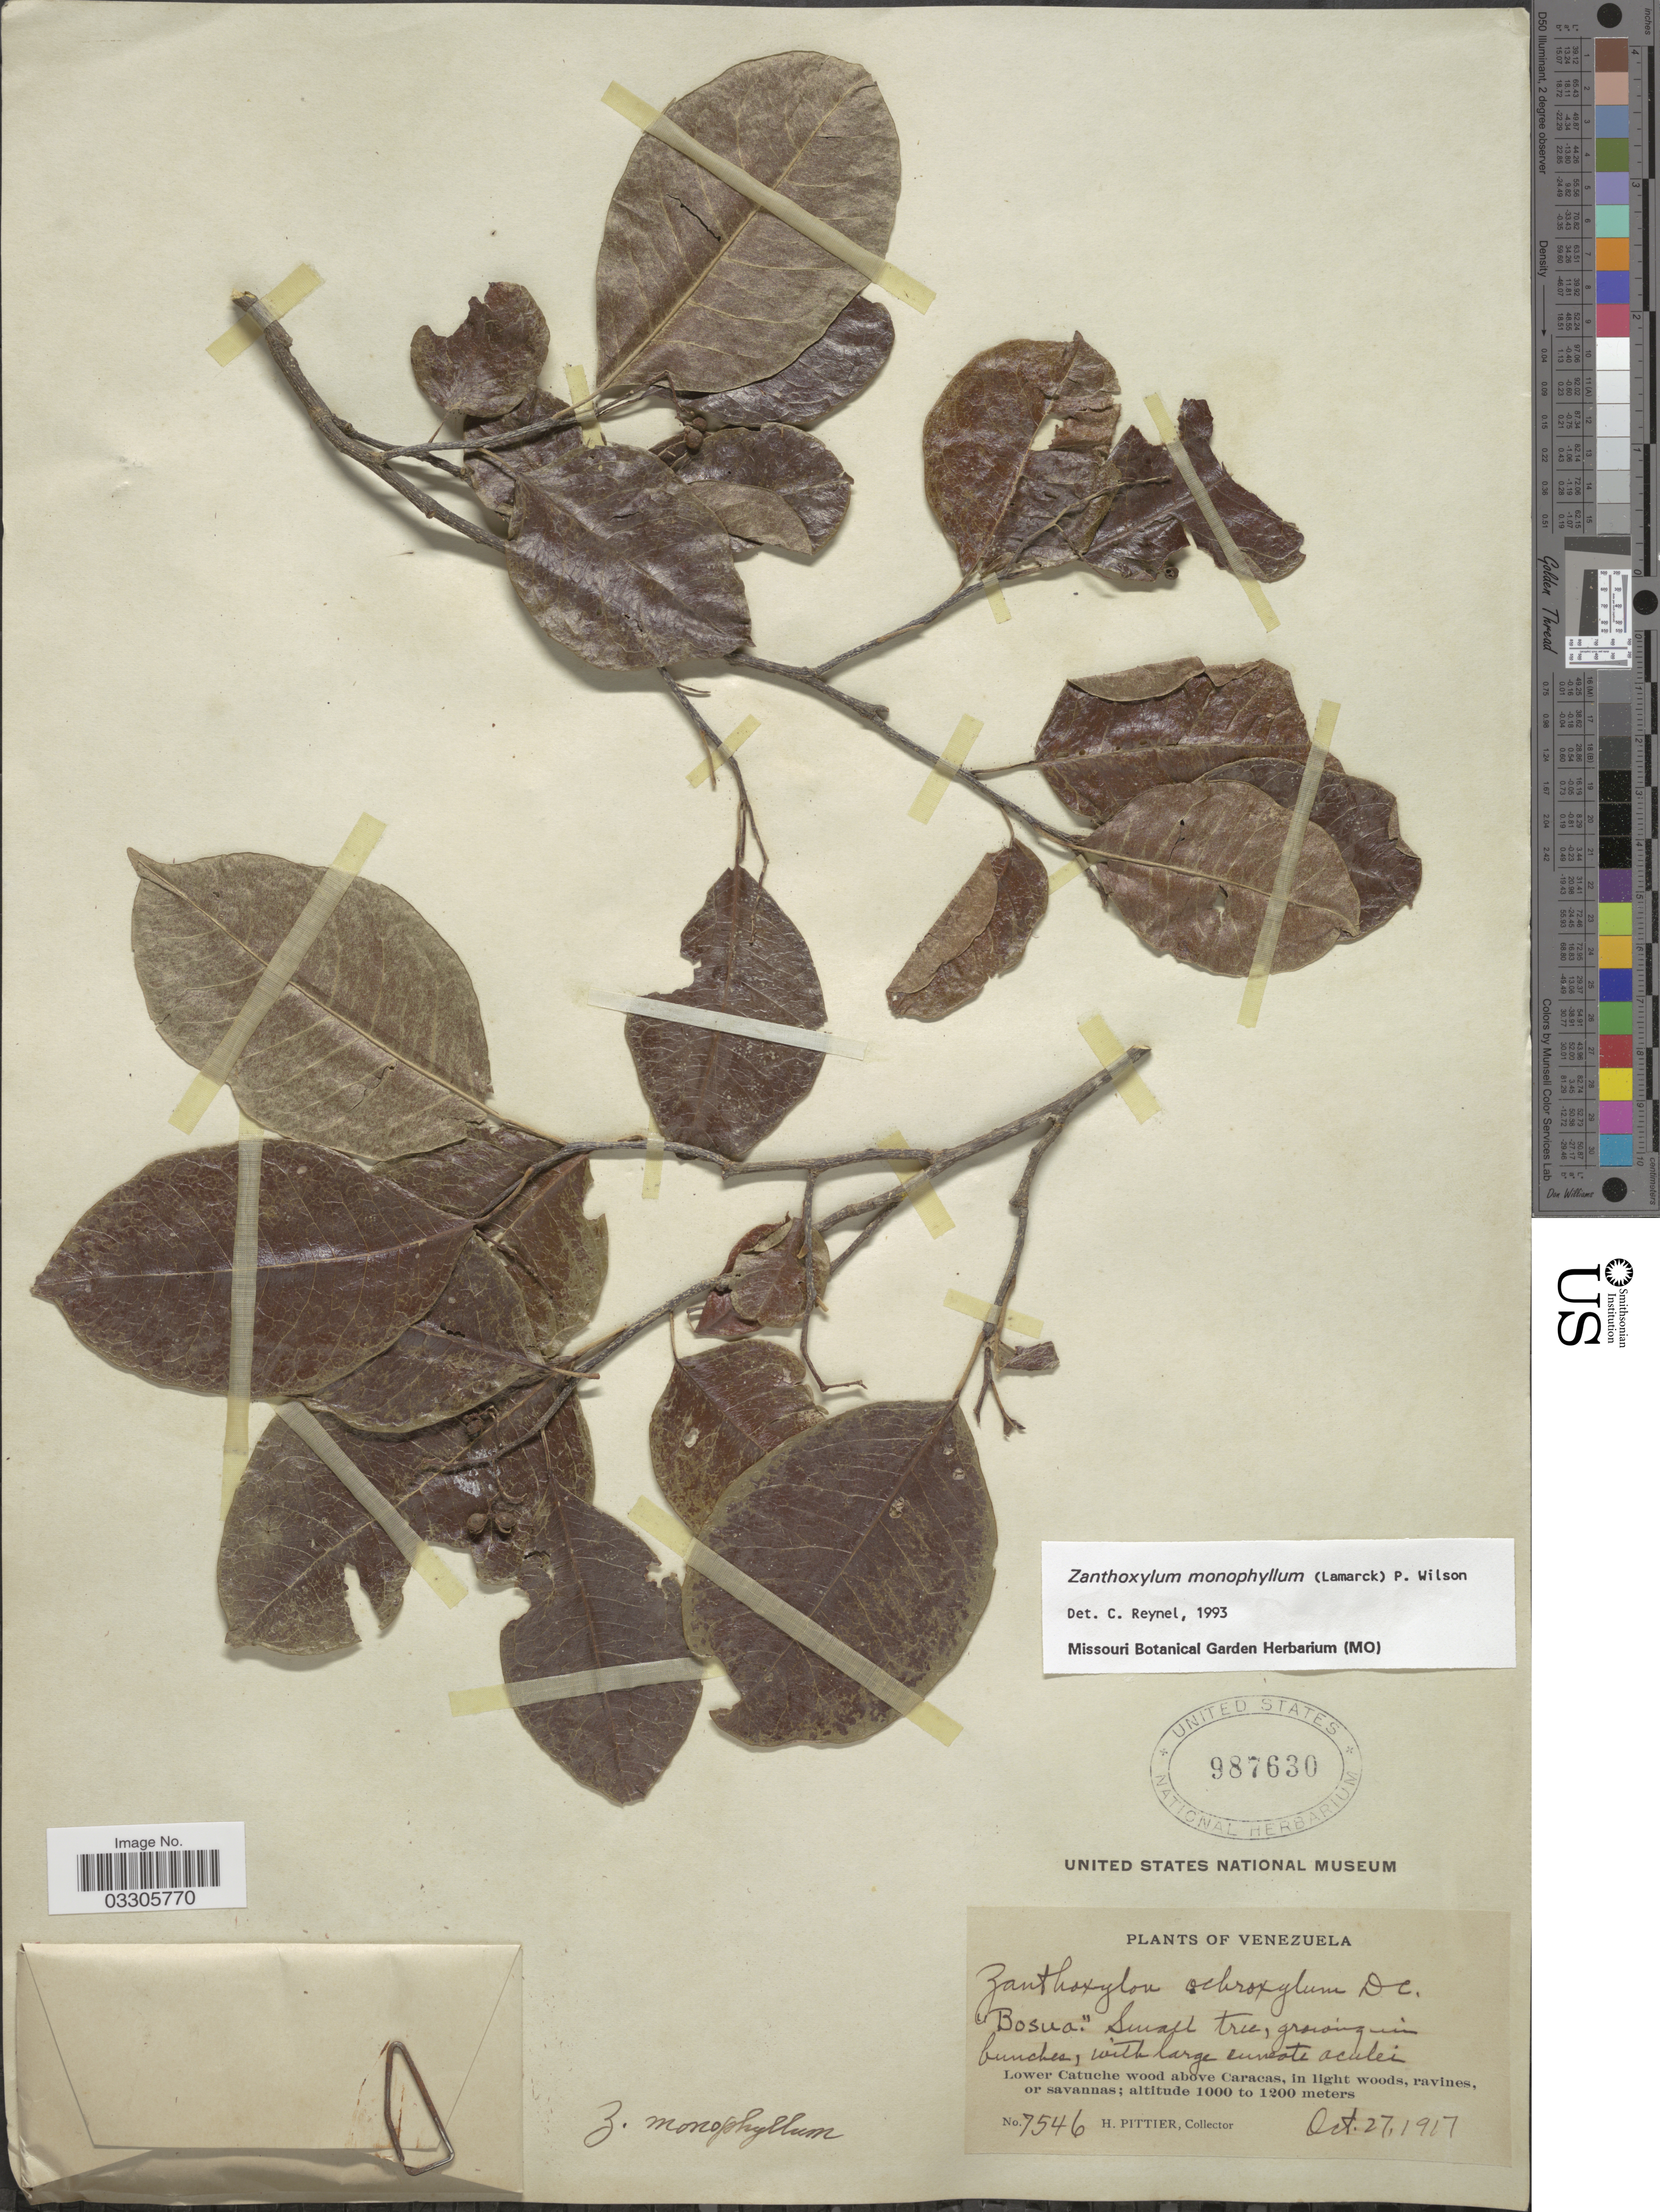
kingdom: Plantae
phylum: Tracheophyta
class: Magnoliopsida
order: Sapindales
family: Rutaceae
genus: Zanthoxylum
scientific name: Zanthoxylum monophyllum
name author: (Lam.) P. Wilson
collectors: H. F. Pittier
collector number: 7546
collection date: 1917-10-27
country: Venezuela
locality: Lower Catuche wood above Caracas.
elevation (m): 1000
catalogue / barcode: US 987630